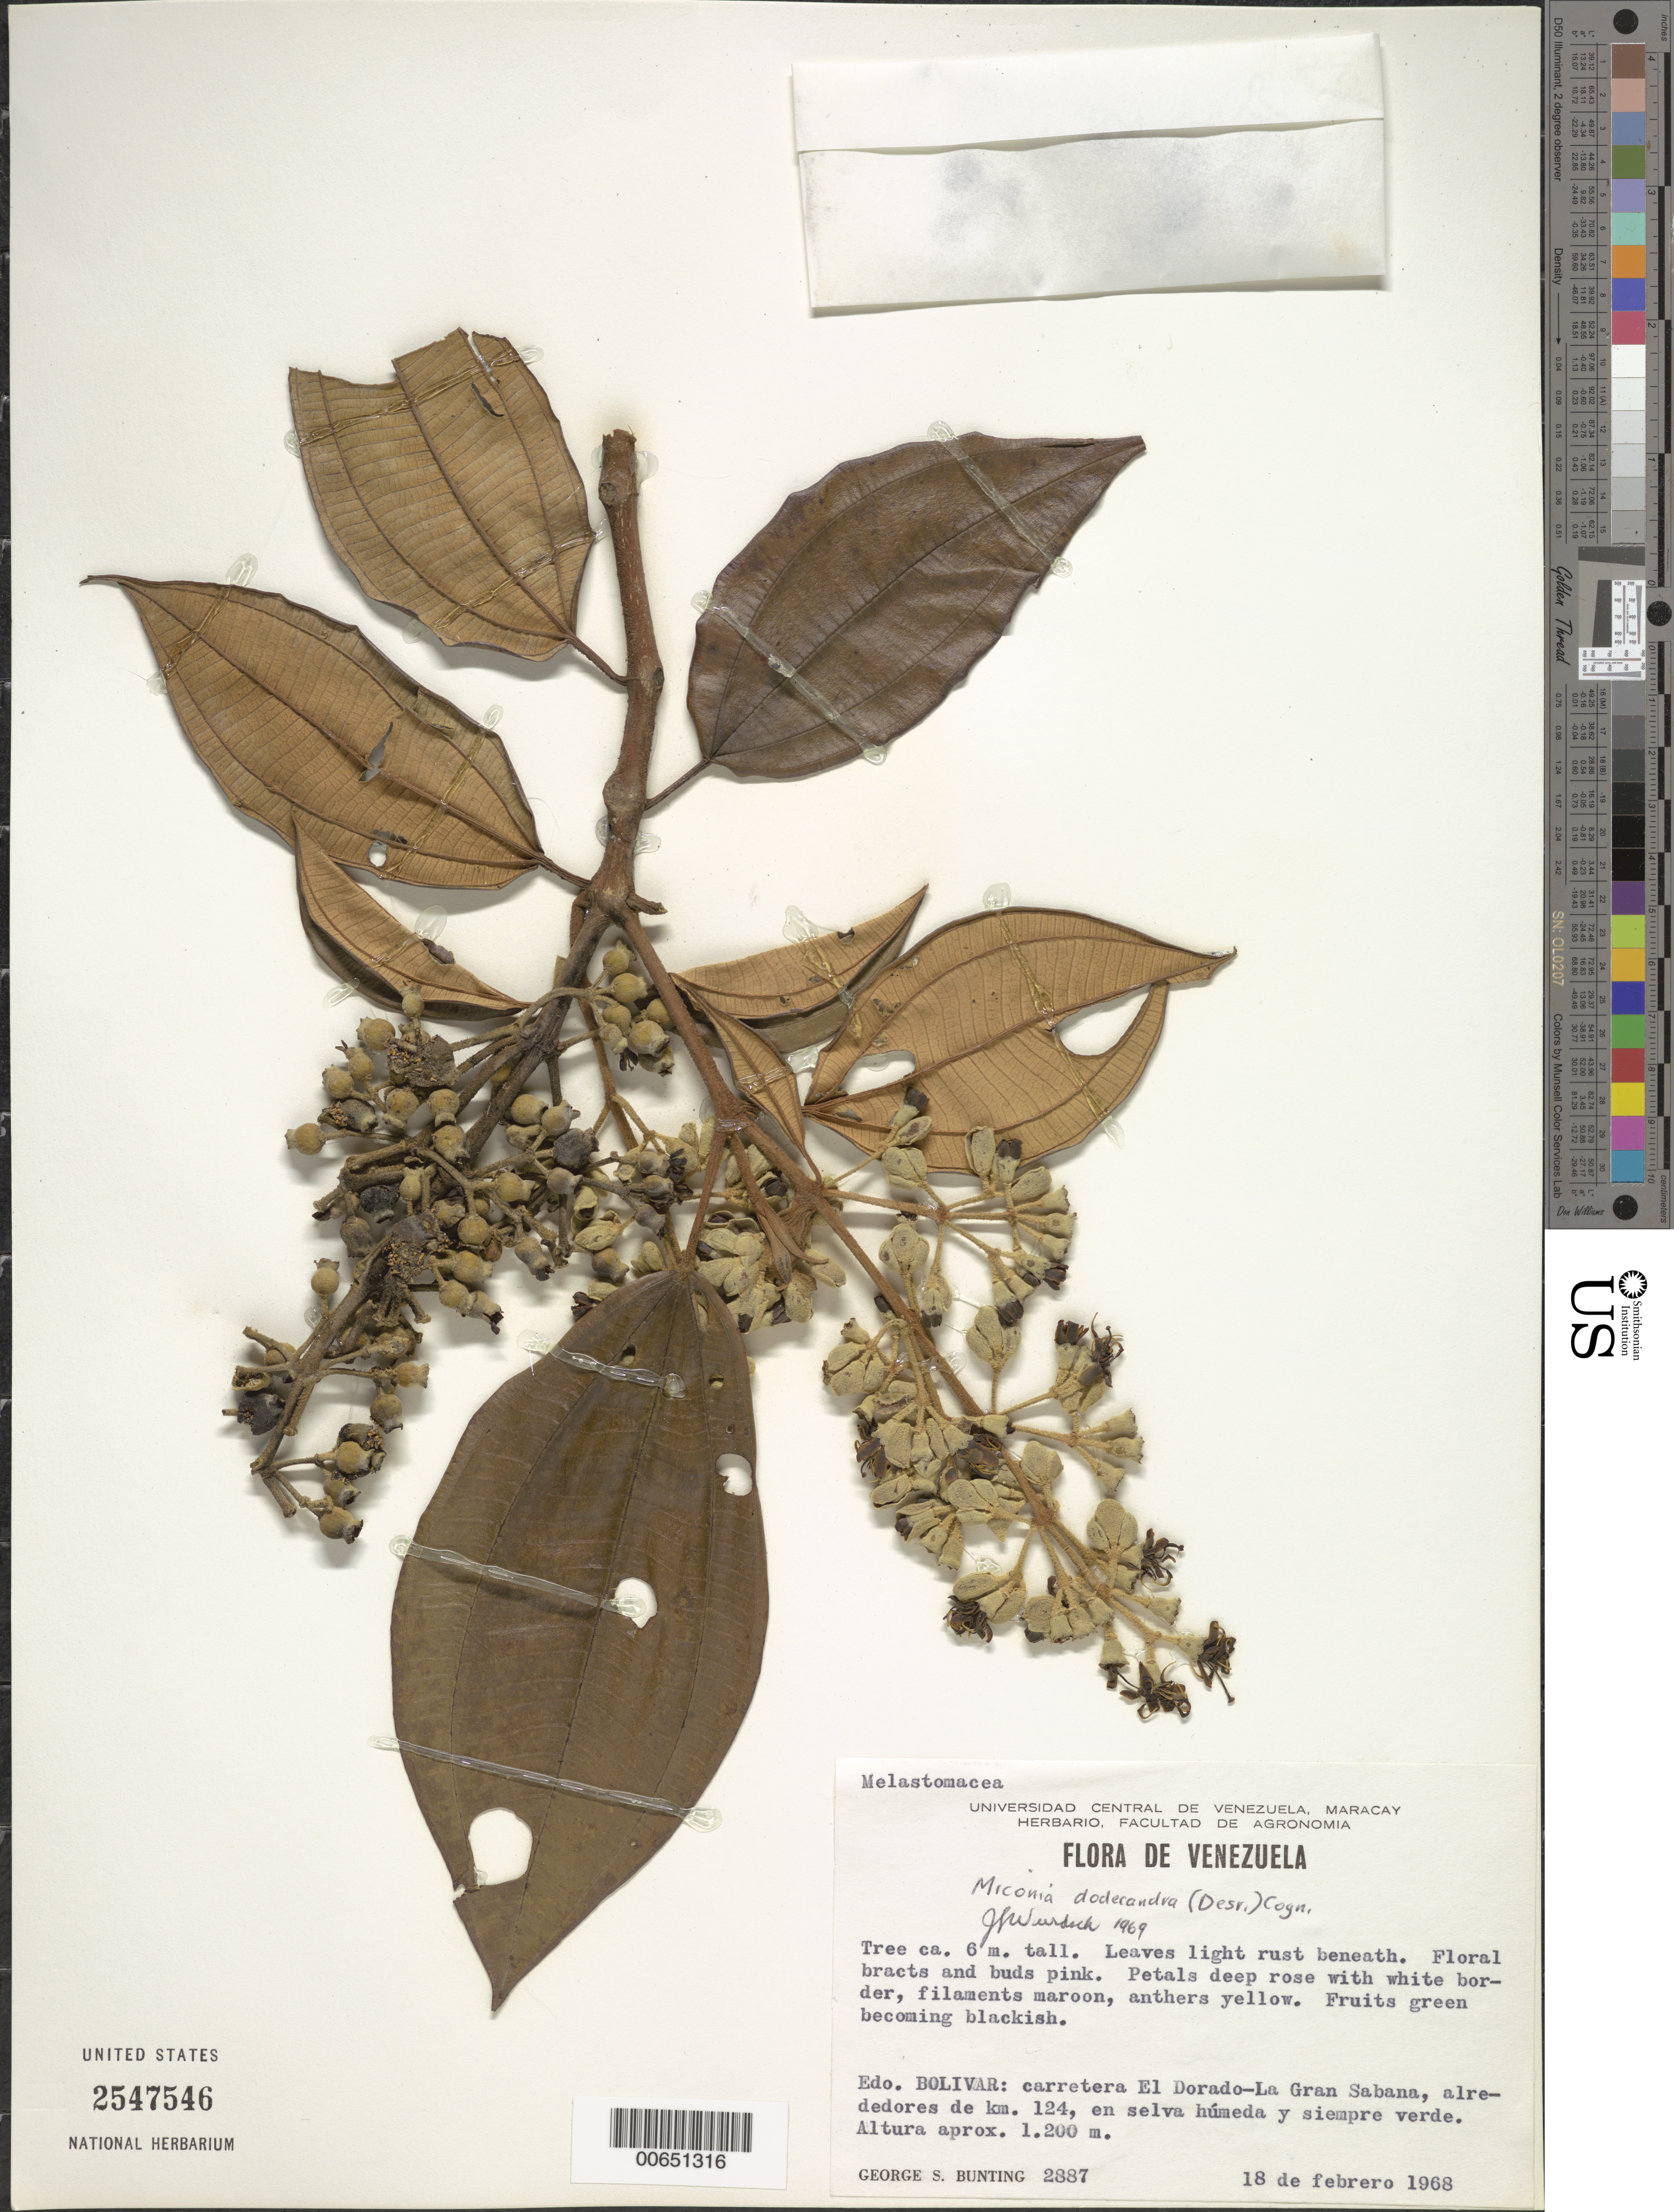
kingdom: Plantae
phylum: Tracheophyta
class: Magnoliopsida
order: Myrtales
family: Melastomataceae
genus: Miconia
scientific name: Miconia dodecandra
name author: Cogn.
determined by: Wurdack, John J., (US), US (UNITED STATES)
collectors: G. S. Bunting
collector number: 2887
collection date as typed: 18-Feb-68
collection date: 1968-02-18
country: Venezuela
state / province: Bolívar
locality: El Dorado-La Gran Sabana road, km 124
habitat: Selva húmeda y siempre verde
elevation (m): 1200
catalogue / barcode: US 2547546